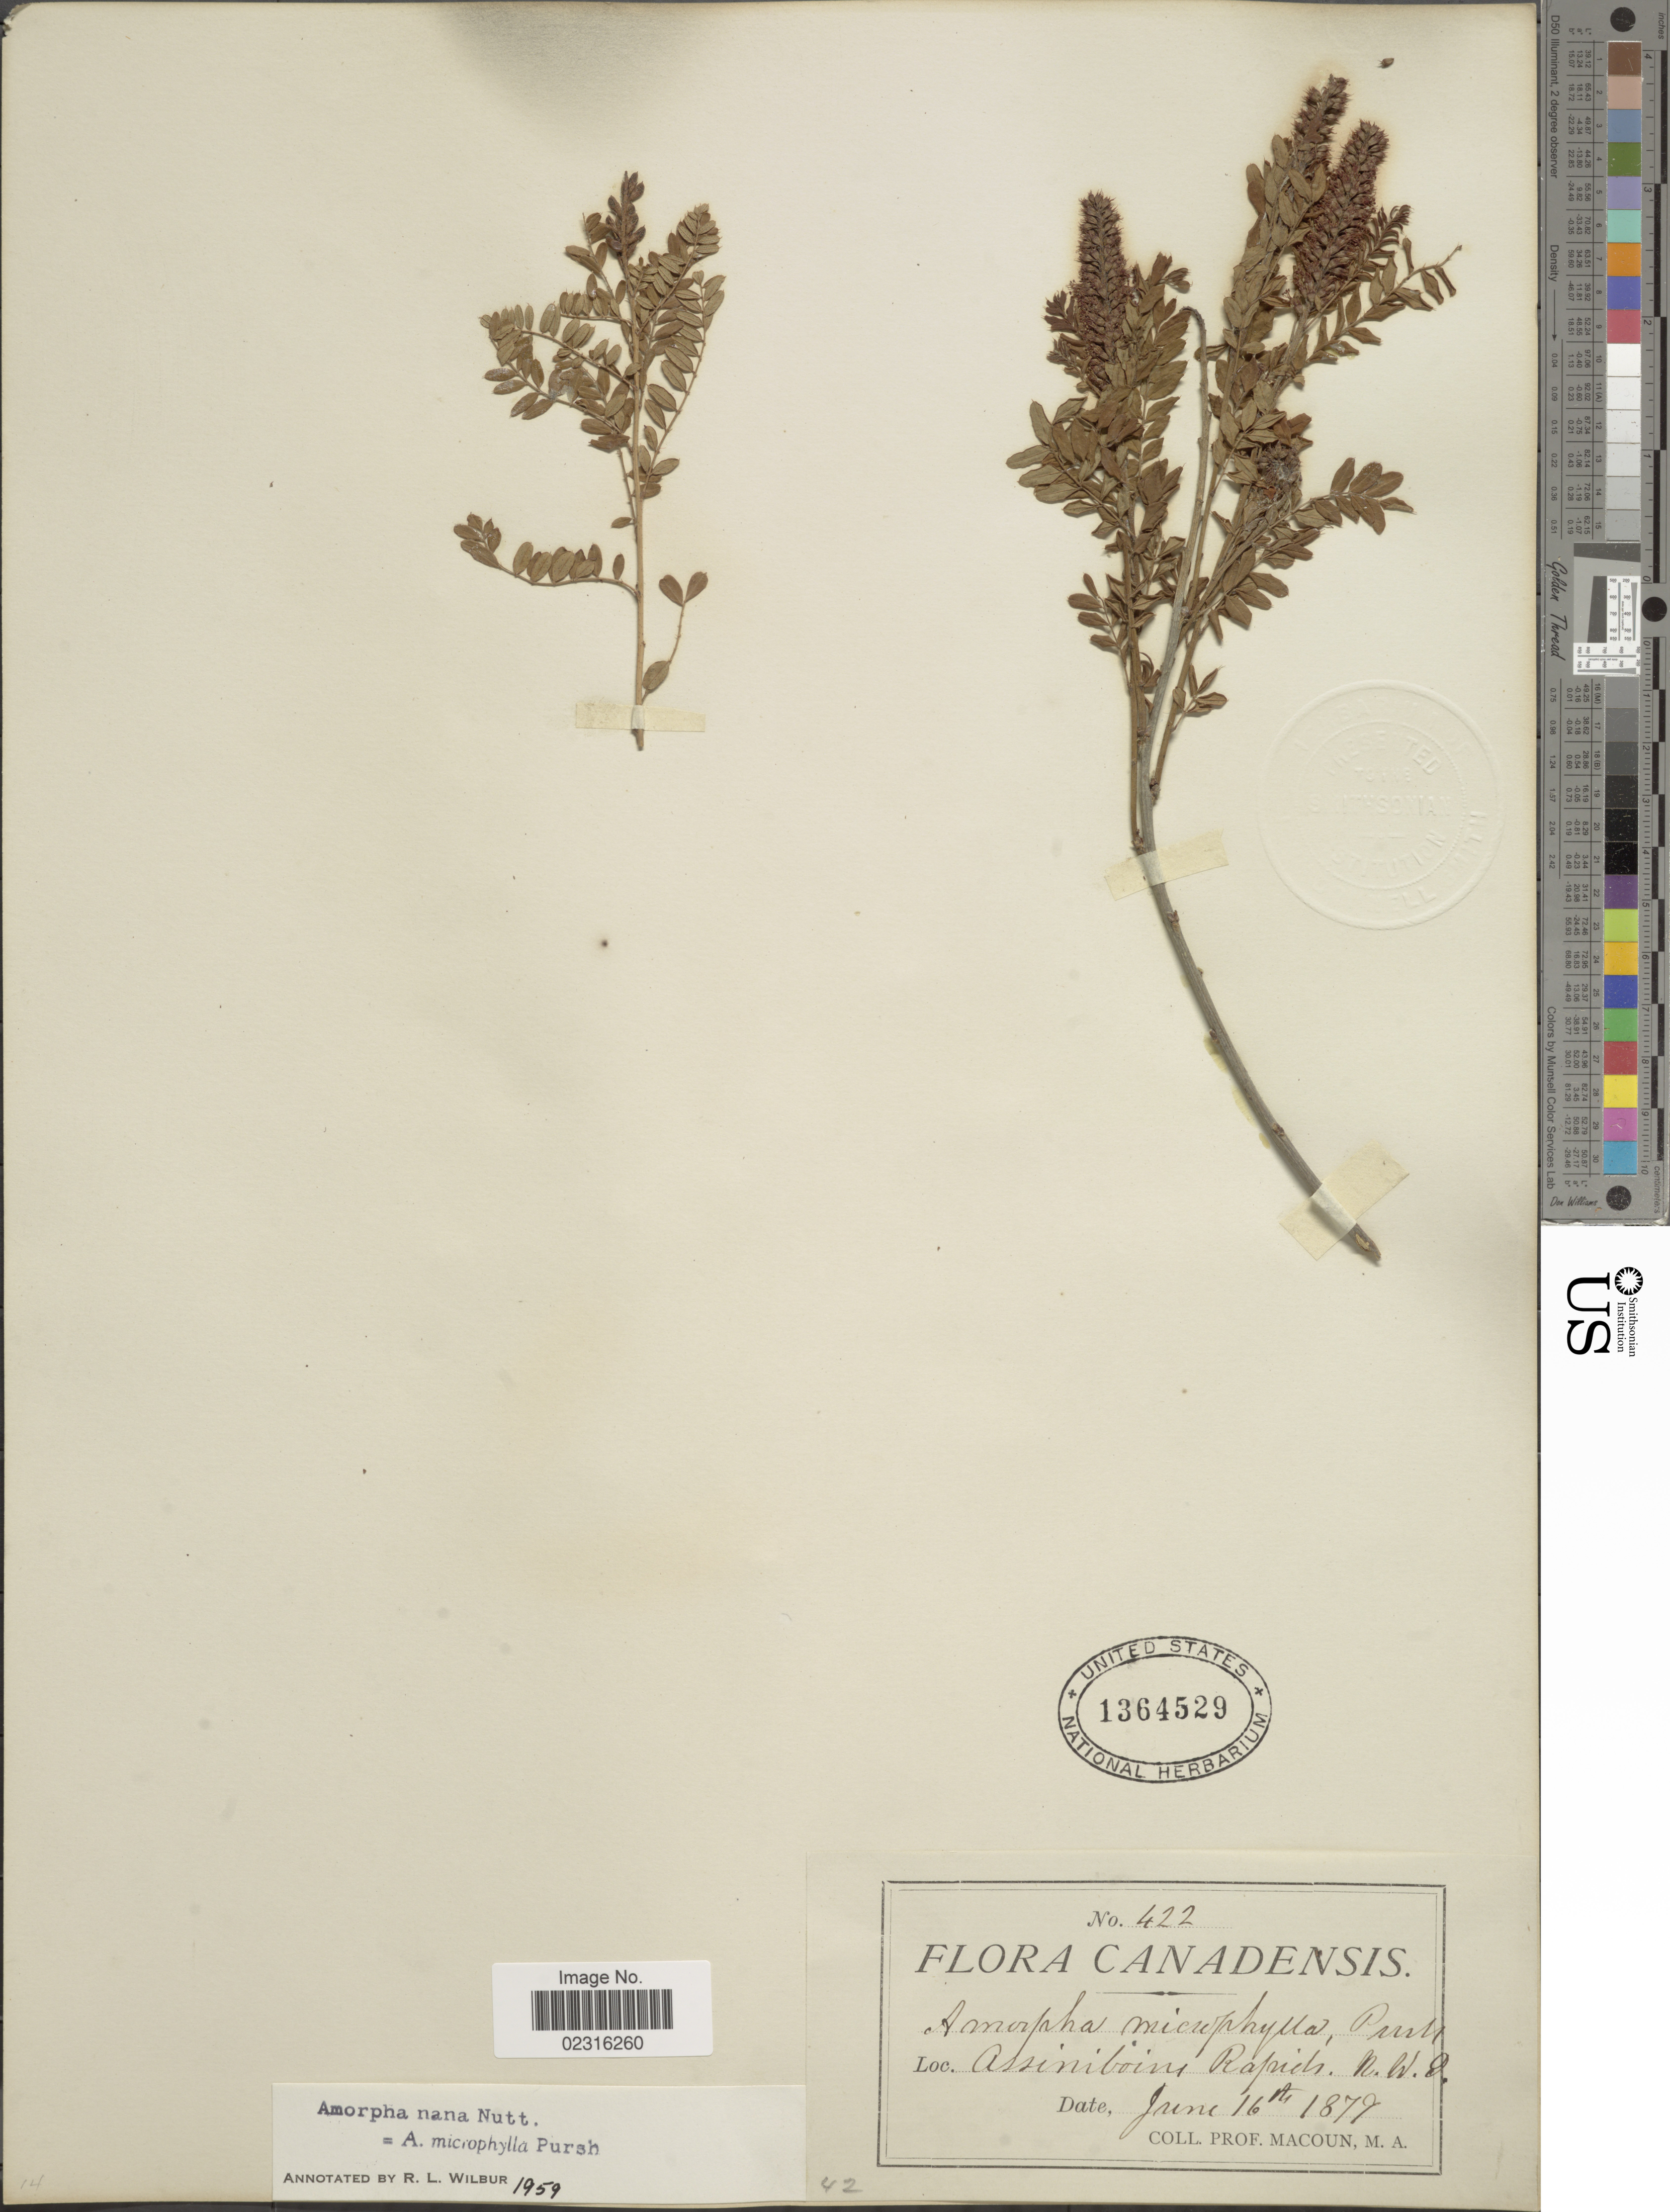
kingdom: Plantae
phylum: Tracheophyta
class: Magnoliopsida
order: Fabales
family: Fabaceae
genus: Amorpha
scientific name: Amorpha nana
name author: C. Fraser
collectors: M. Macoun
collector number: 422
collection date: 1879-06-16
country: Canada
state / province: Northwest Territories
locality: Assiniboins Rapids, N.W.T.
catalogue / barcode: US 1364529